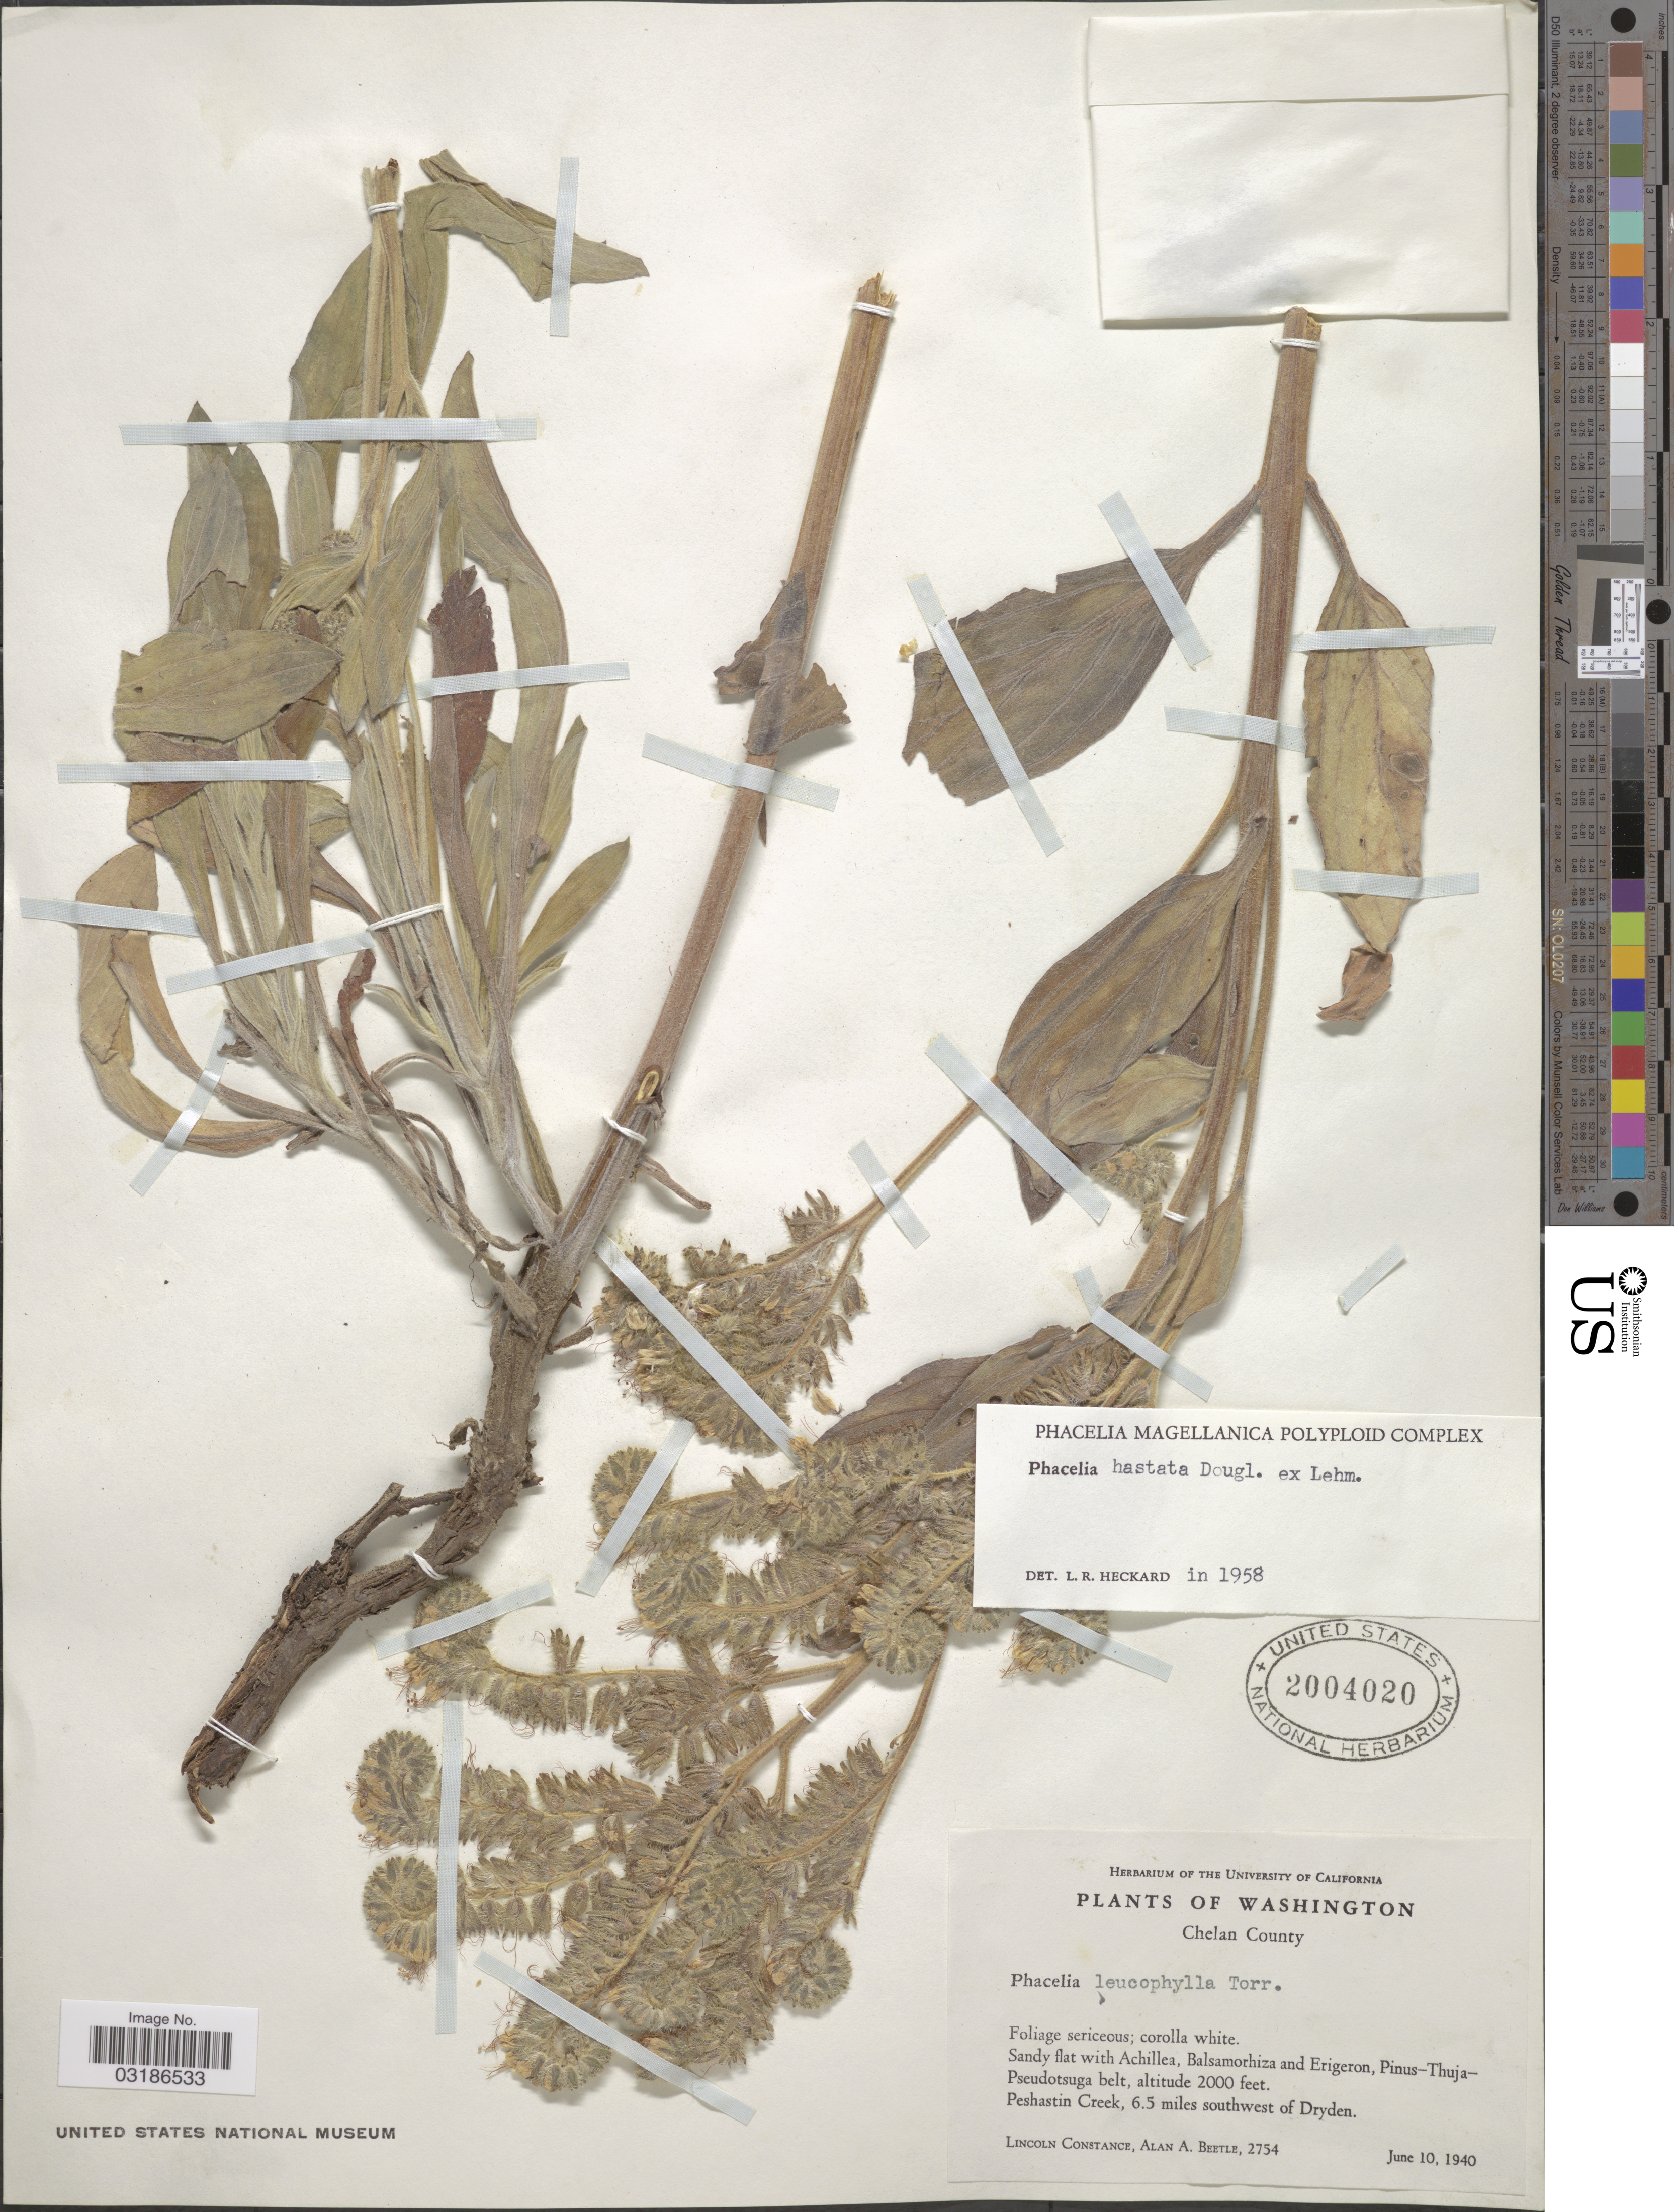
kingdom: Plantae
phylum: Tracheophyta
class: Magnoliopsida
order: Boraginales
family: Hydrophyllaceae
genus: Phacelia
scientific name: Phacelia hastata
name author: Douglas ex Lehm.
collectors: L. Constance & A. A. Beetle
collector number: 2754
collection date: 1940-06-10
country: United States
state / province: Washington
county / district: Chelan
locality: Chelan County, Peshastin Creek, 6.5 miles southwest of Dryden.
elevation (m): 610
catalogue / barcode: US 2004020